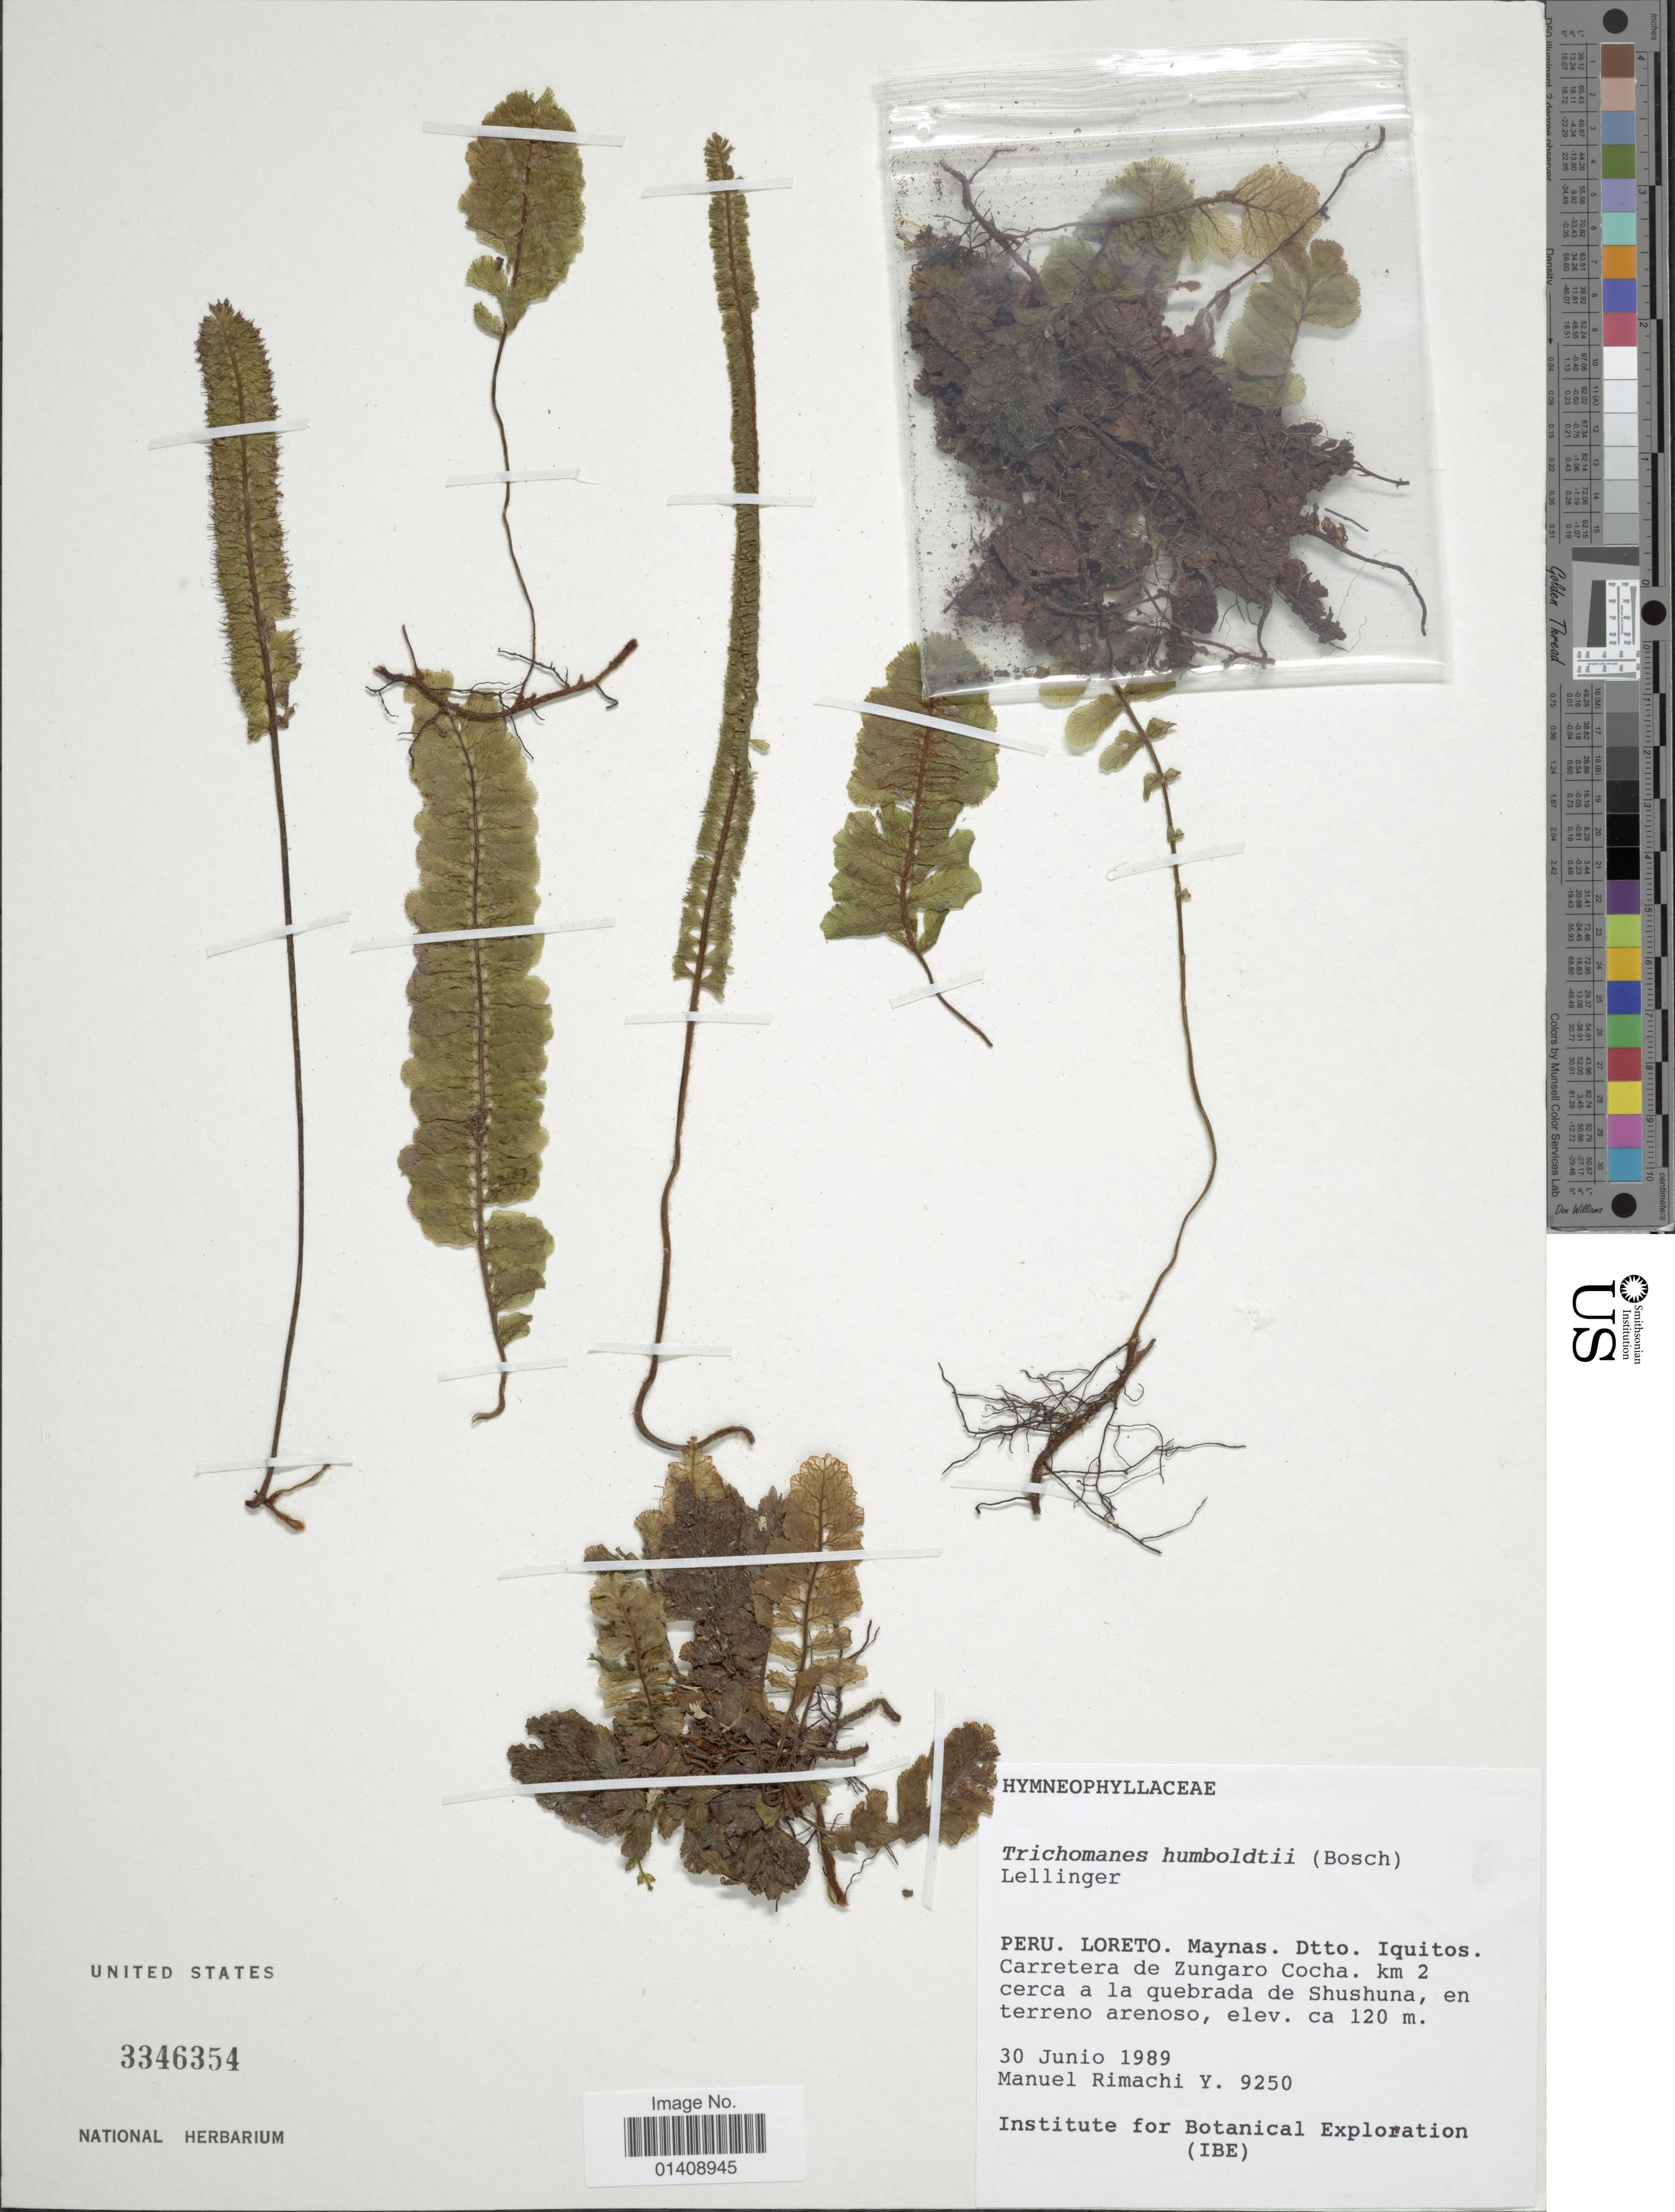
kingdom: Plantae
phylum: Tracheophyta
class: Polypodiopsida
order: Hymenophyllales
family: Hymenophyllaceae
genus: Trichomanes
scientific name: Trichomanes humboldtii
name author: (Bosch) Lellinger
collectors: M. Rimachi Y.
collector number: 9250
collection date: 1989-06-30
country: Peru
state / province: Loreto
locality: Maynas, Dtto. Iquitos, Carretera de Zungaro Cocha. km 2 cerca a la quebrada de Shushuna, en terreno arenoso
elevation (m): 120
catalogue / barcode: US 3346354